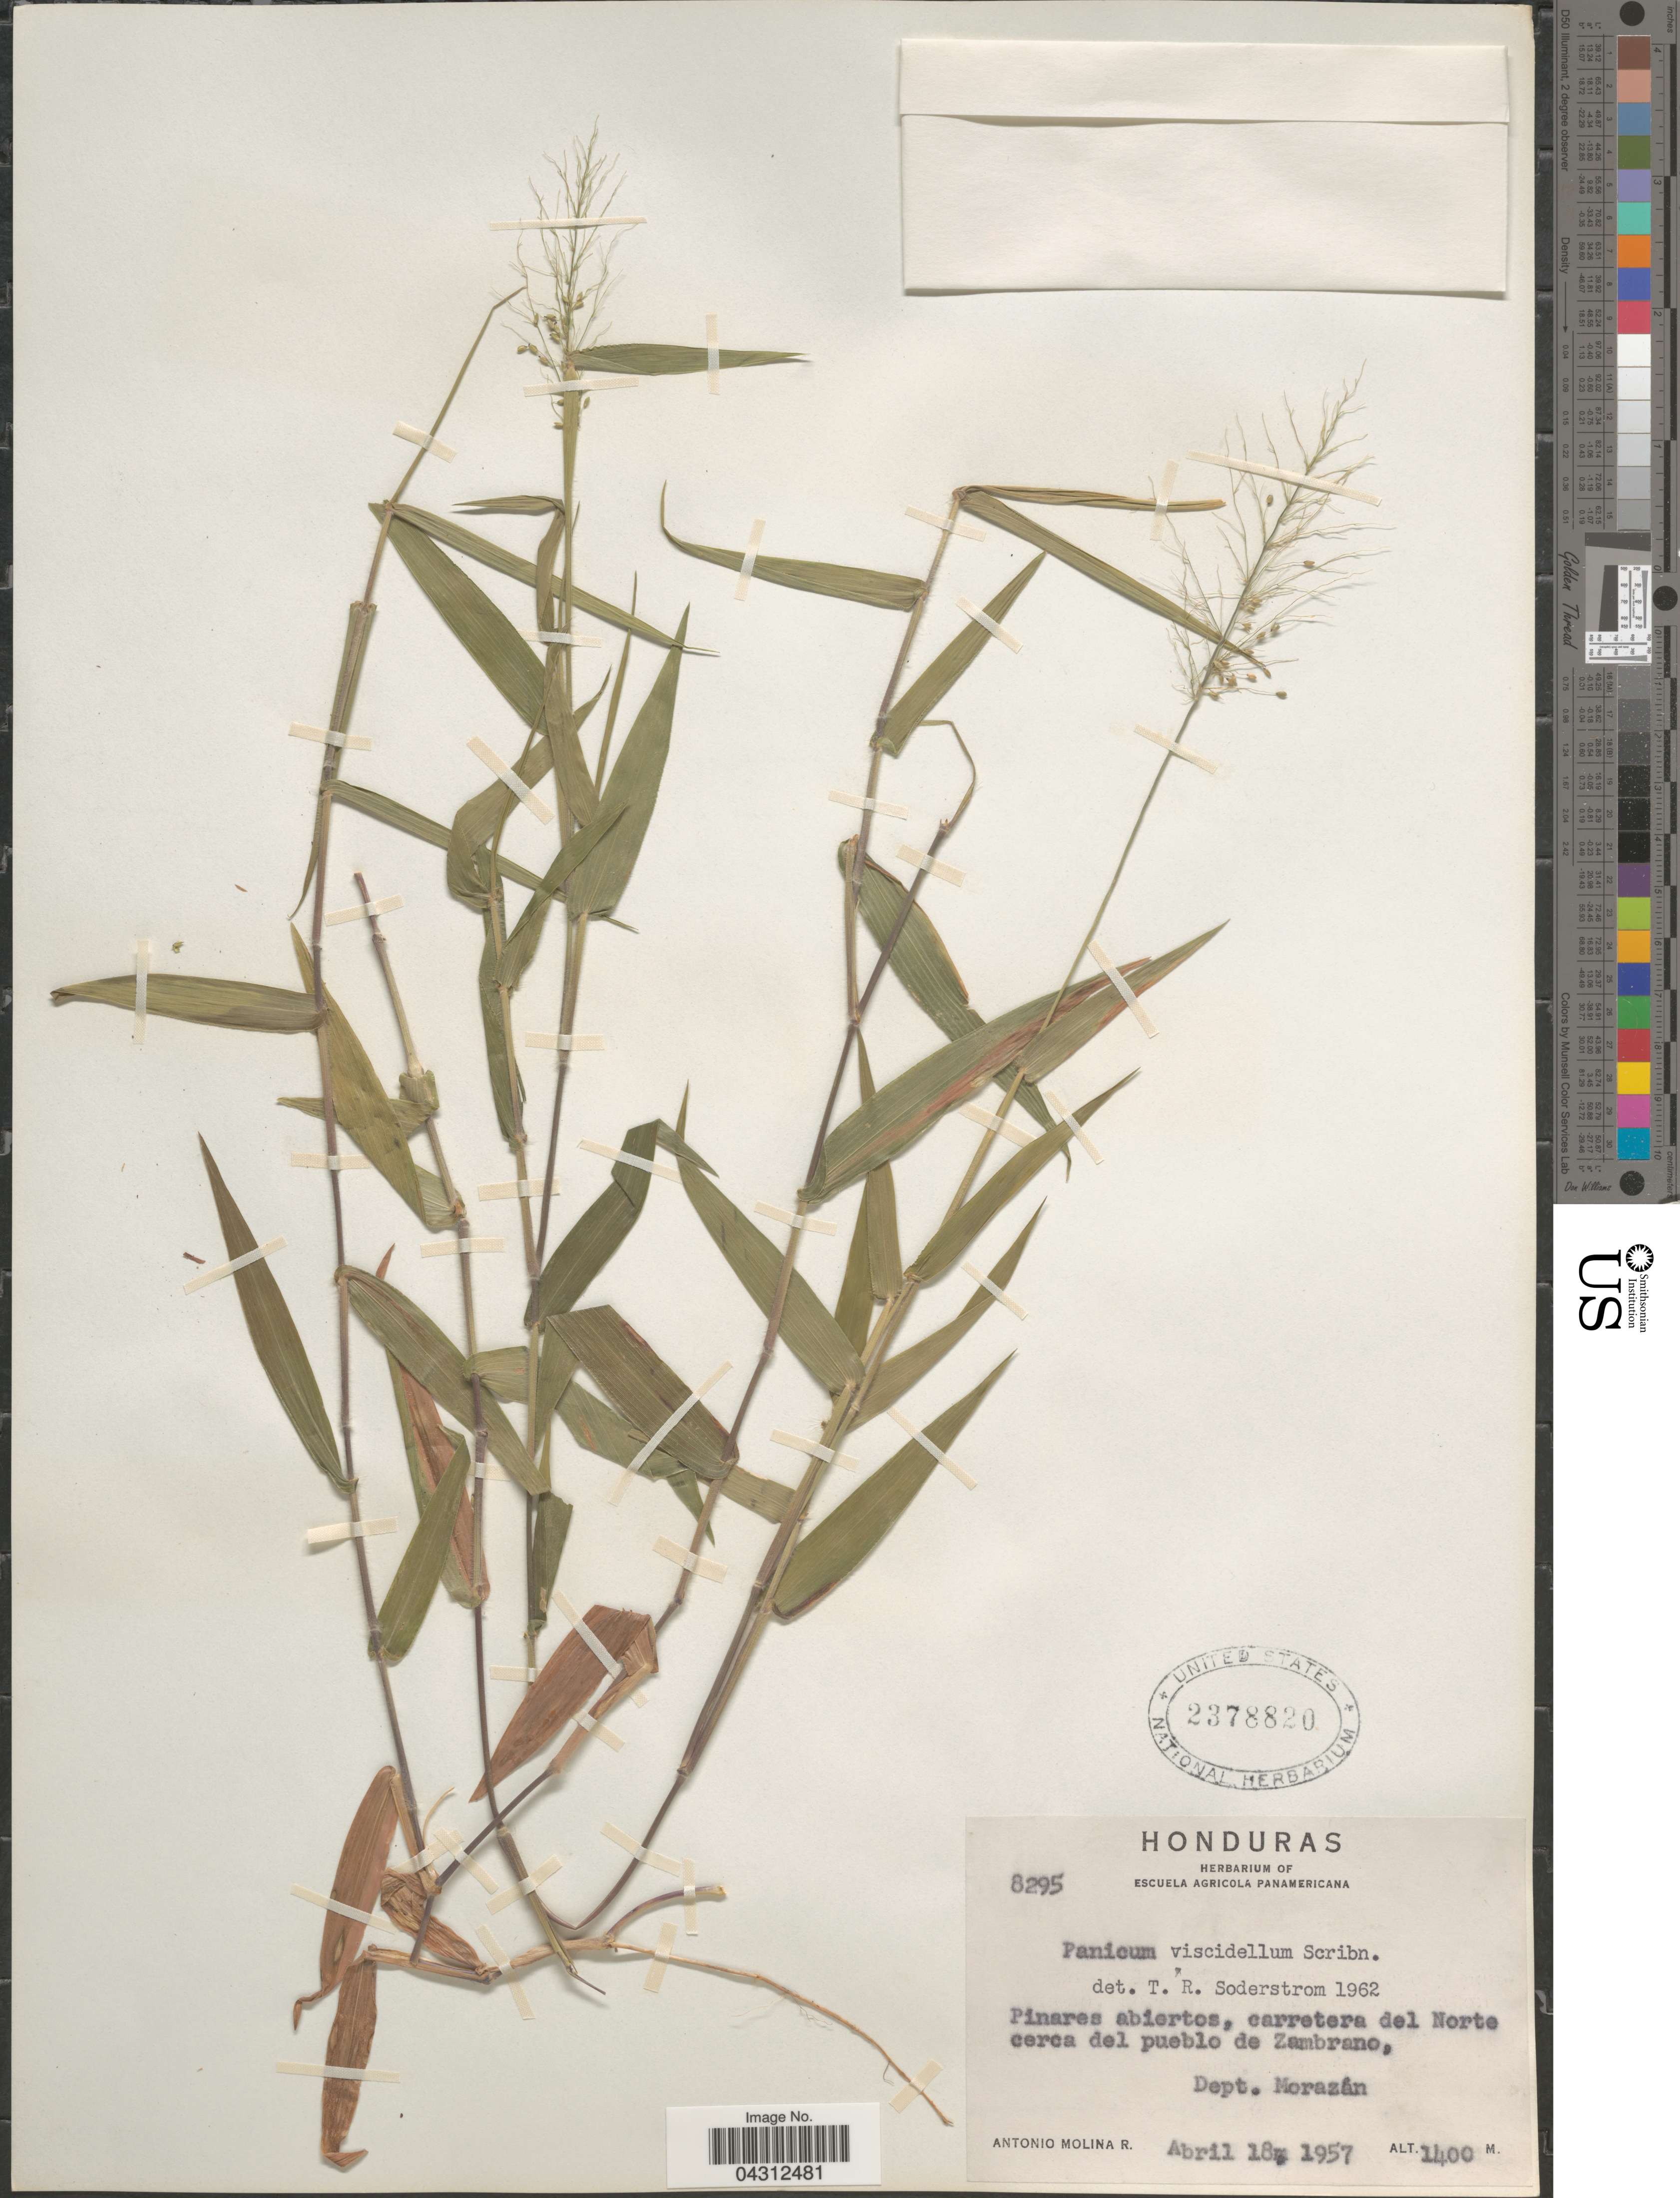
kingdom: Plantae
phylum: Tracheophyta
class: Liliopsida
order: Poales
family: Poaceae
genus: Dichanthelium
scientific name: Dichanthelium viscidellum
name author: (Scribn.) Gould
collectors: A. Molina R.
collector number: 8295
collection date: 1957-04-18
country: Honduras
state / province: Fco. Morazán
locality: Pinares abiertos, carretera del Norte cerca del pueblo de Zambrano, Dept. Morazán.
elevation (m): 1400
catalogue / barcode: US 2378820